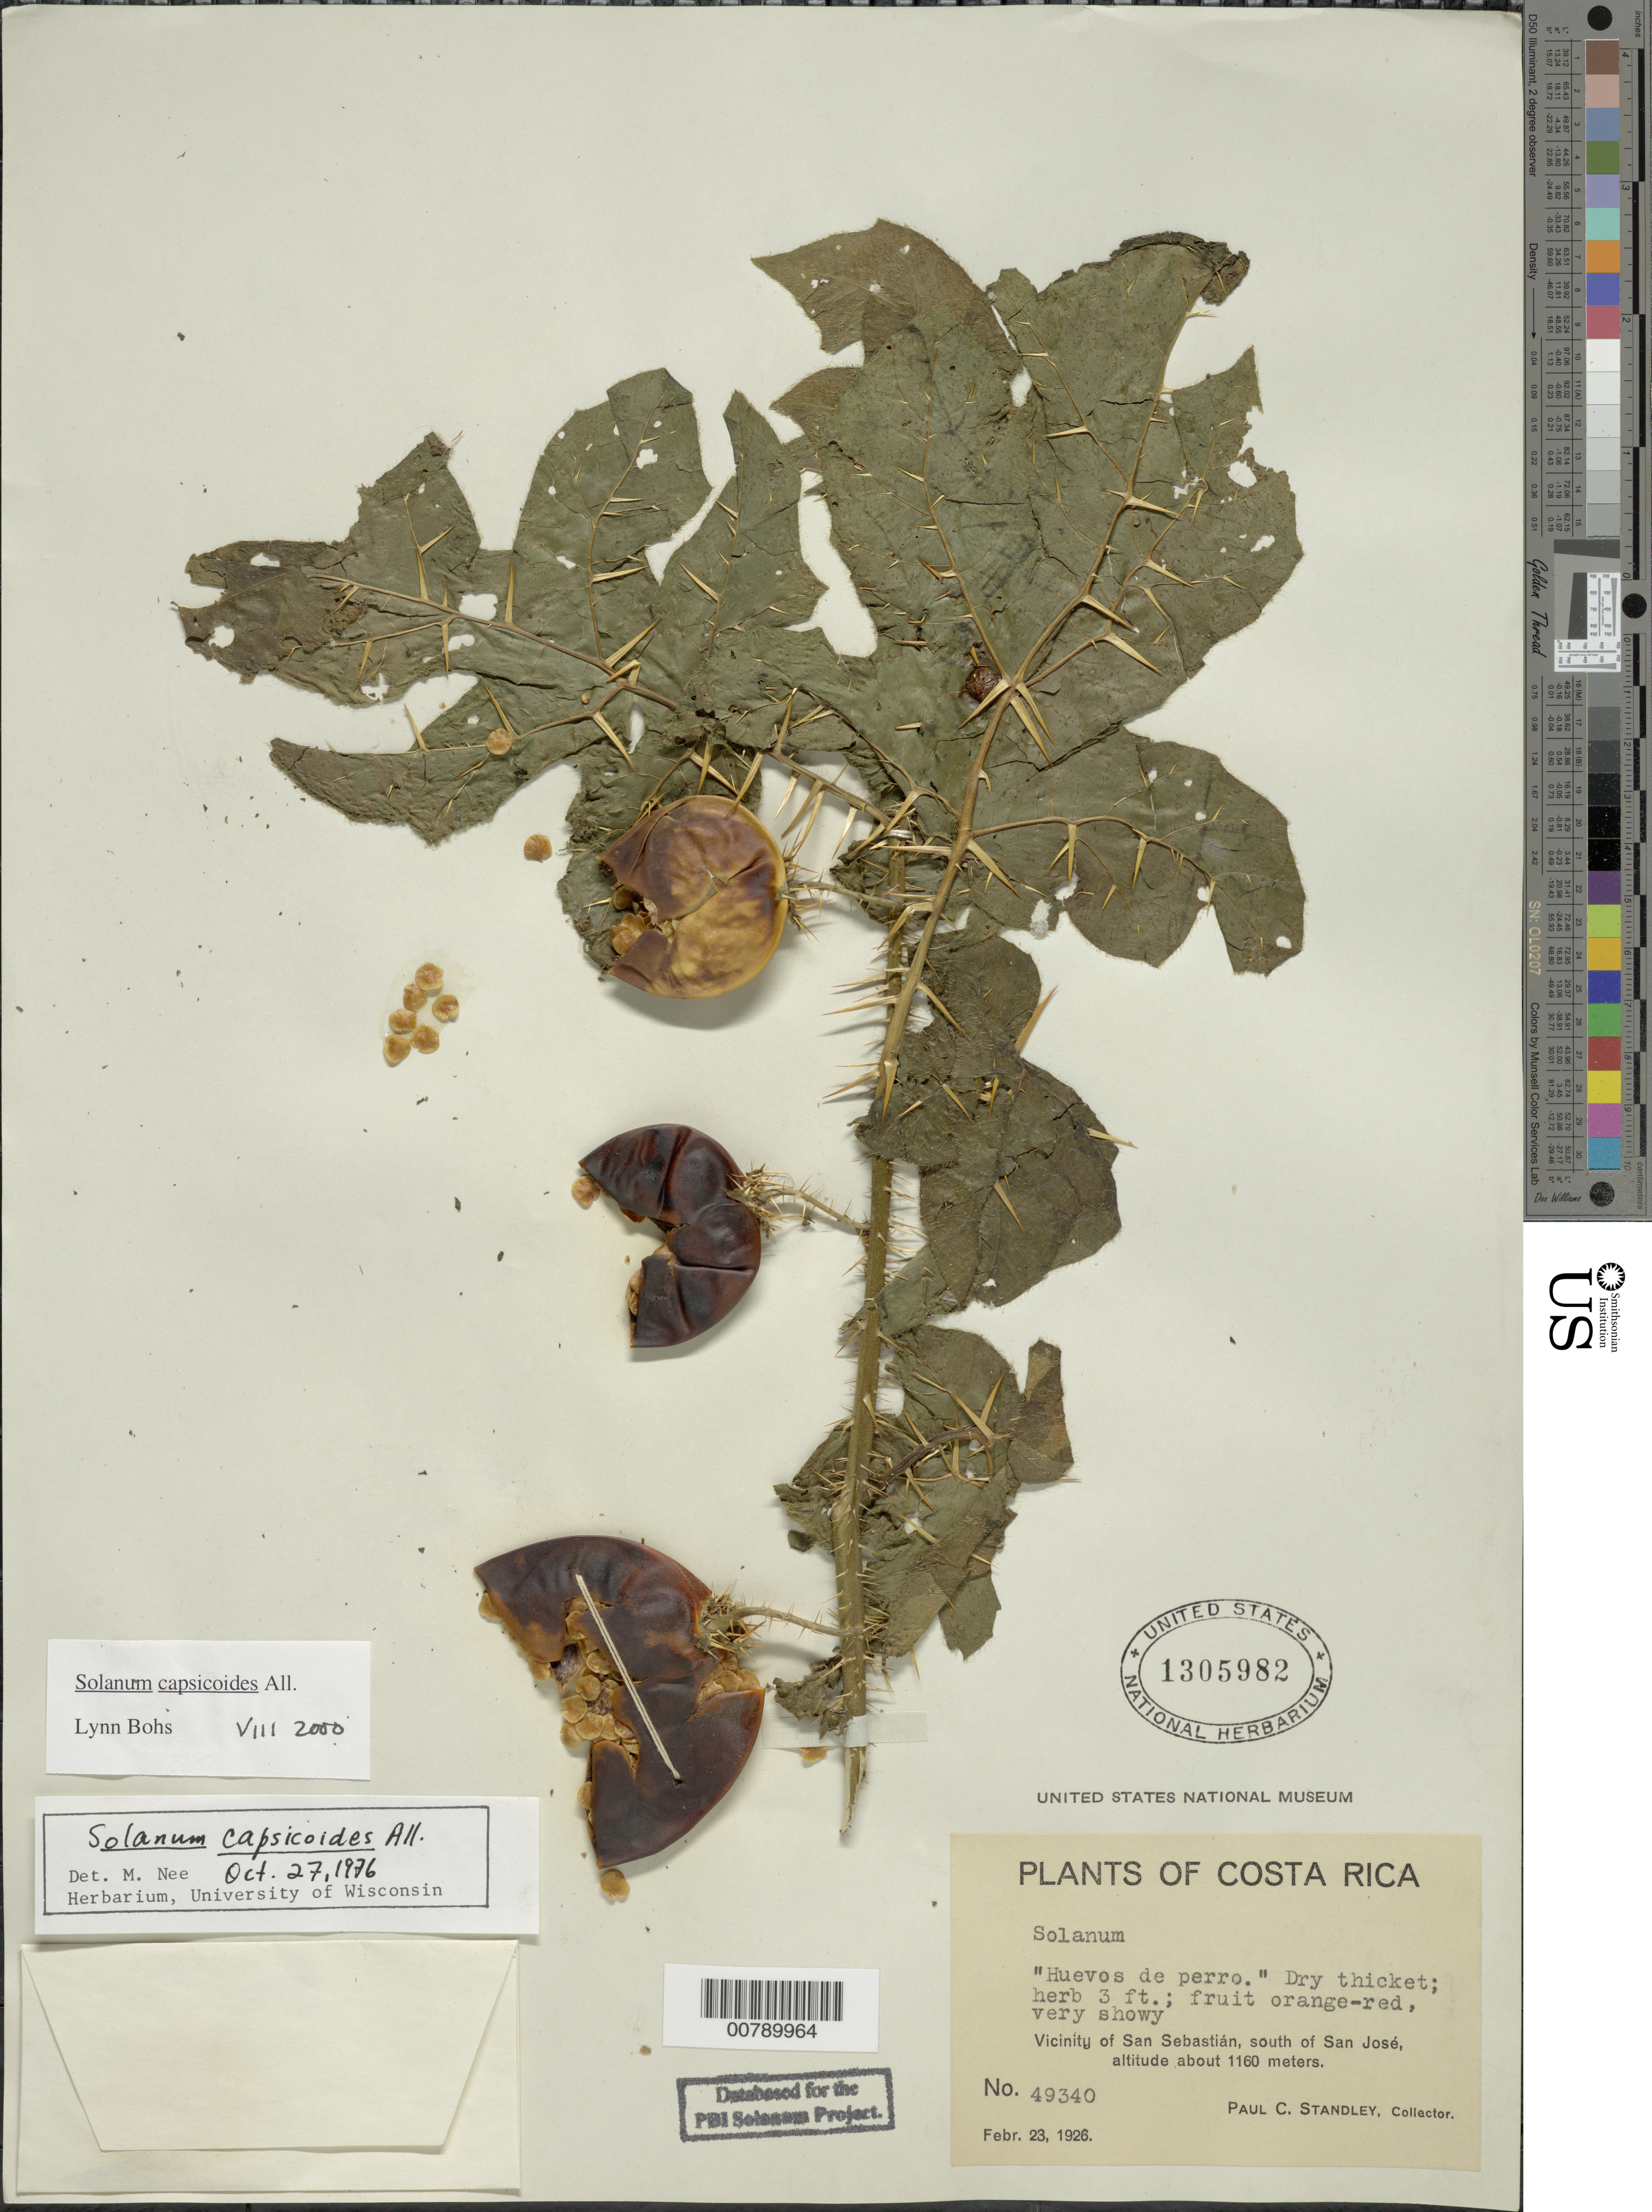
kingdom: Plantae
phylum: Tracheophyta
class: Magnoliopsida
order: Solanales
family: Solanaceae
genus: Solanum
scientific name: Solanum capsicoides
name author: All.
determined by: Bohs, L. A.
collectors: P. C. Standley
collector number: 49340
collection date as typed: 23 Feb 1926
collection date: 1926-02-23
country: Costa Rica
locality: Vicinity of San Sebastián, south of San José.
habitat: Dry thicket.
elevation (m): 1160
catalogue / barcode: US 1305982